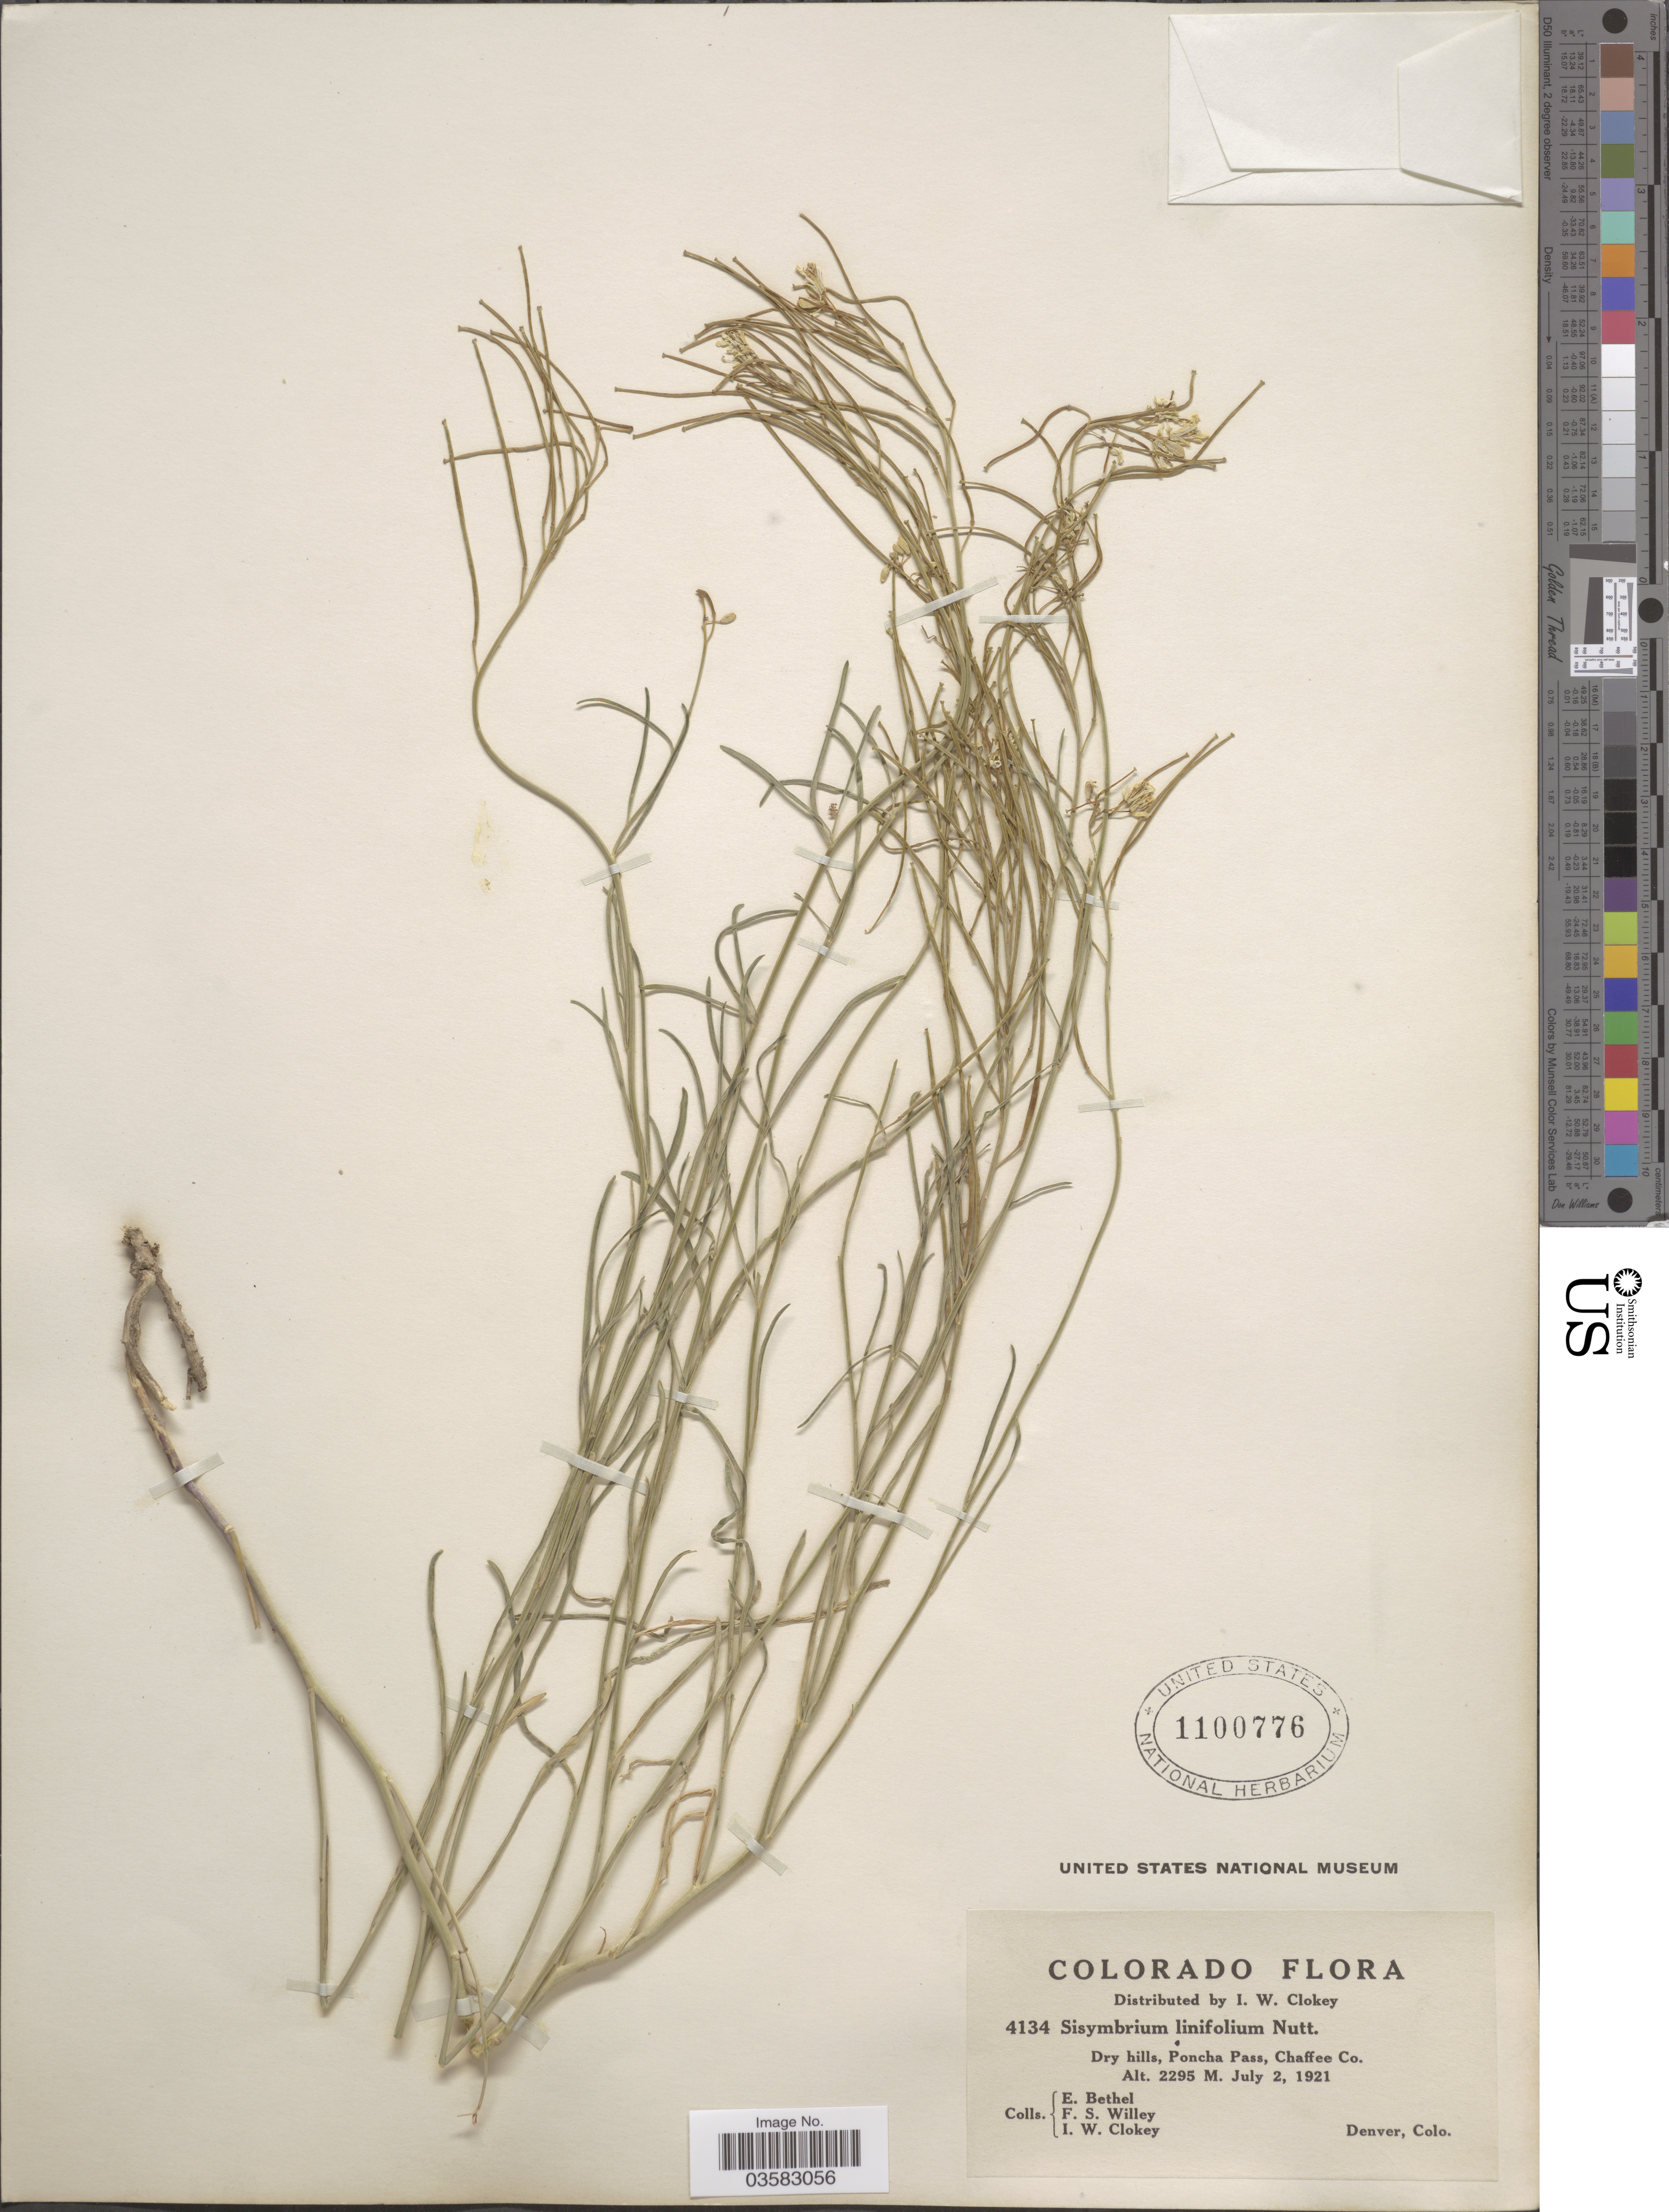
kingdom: Plantae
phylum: Tracheophyta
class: Magnoliopsida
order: Brassicales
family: Brassicaceae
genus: Sisymbrium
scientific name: Sisymbrium linifolium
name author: (Nutt.) Nutt. ex Torr. & A. Gray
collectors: E. Bethel, F. Willey & I. W. Clokey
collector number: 4134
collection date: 1921-07-02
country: United States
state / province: Colorado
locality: Dry hills, Poncha Pass, Chaffee Co.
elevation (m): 2295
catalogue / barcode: US 1100776